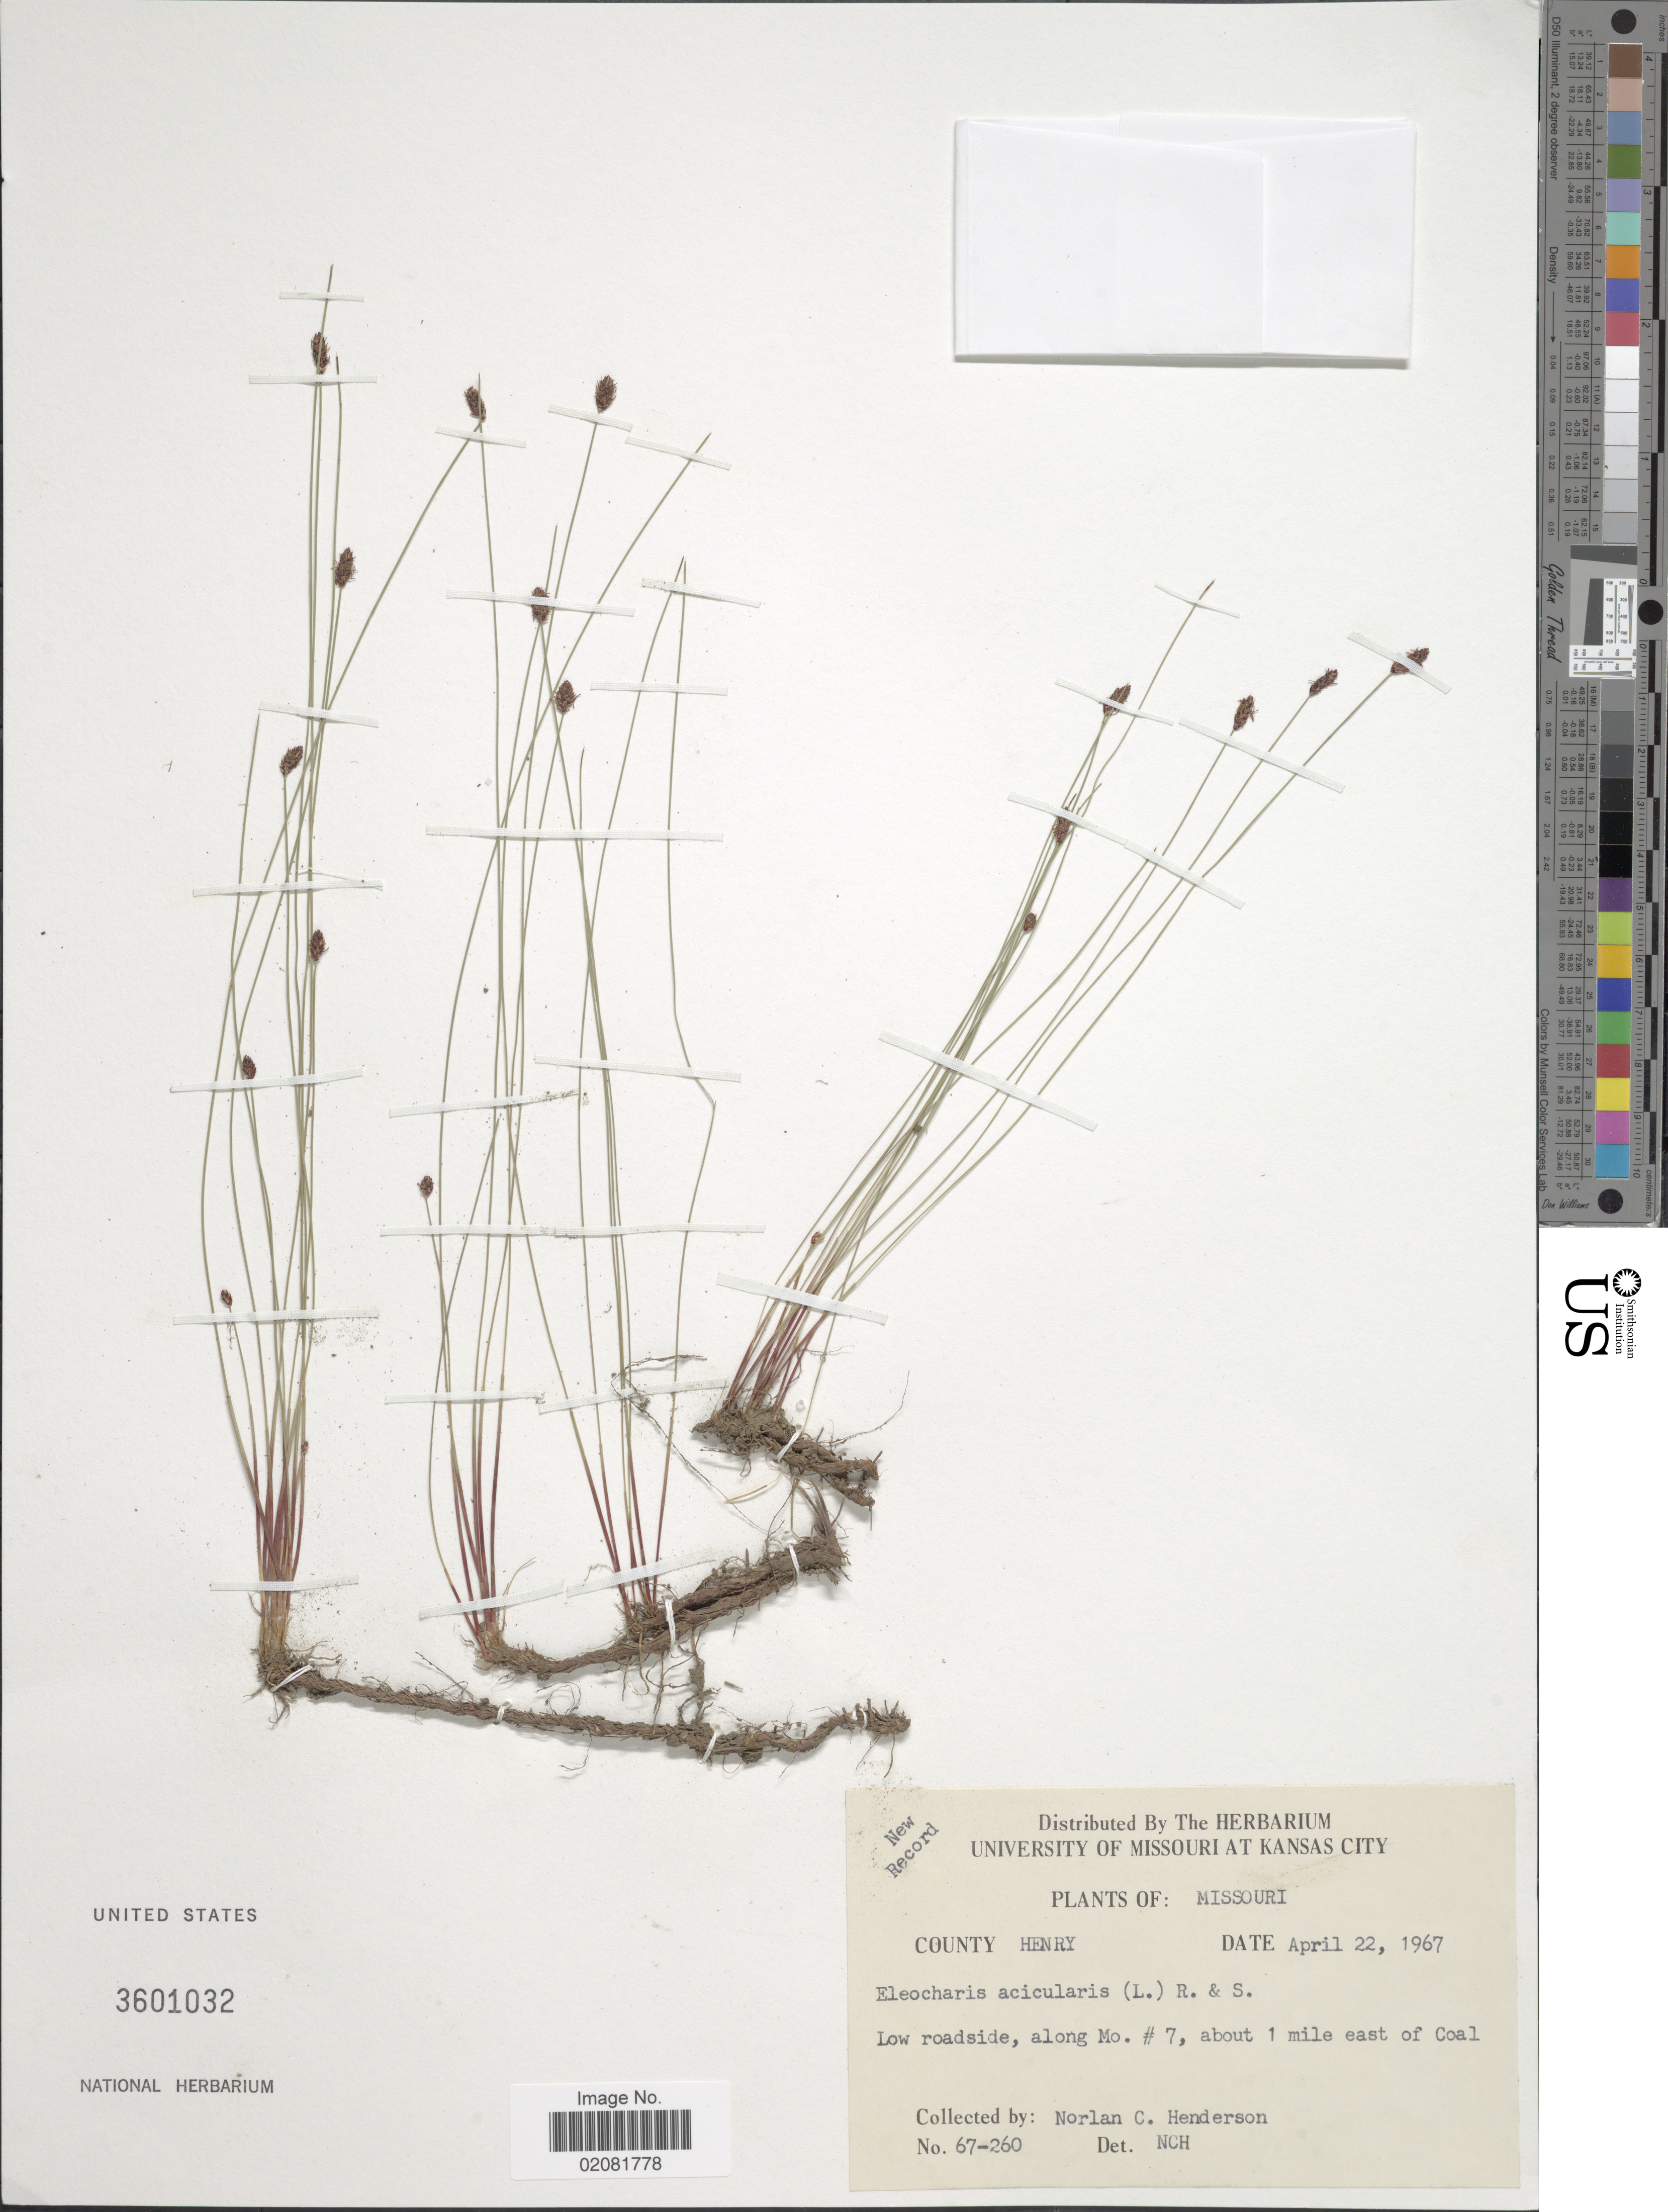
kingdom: Plantae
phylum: Tracheophyta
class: Liliopsida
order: Poales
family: Cyperaceae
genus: Eleocharis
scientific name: Eleocharis acicularis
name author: (L.) Roem. & Schult.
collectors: N. C. Henderson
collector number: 67-260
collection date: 1967-04-22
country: United States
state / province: Missouri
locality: Low roadside, along Mo. #7, about 1 mile east of Coal. County Henry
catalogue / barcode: US 3601032